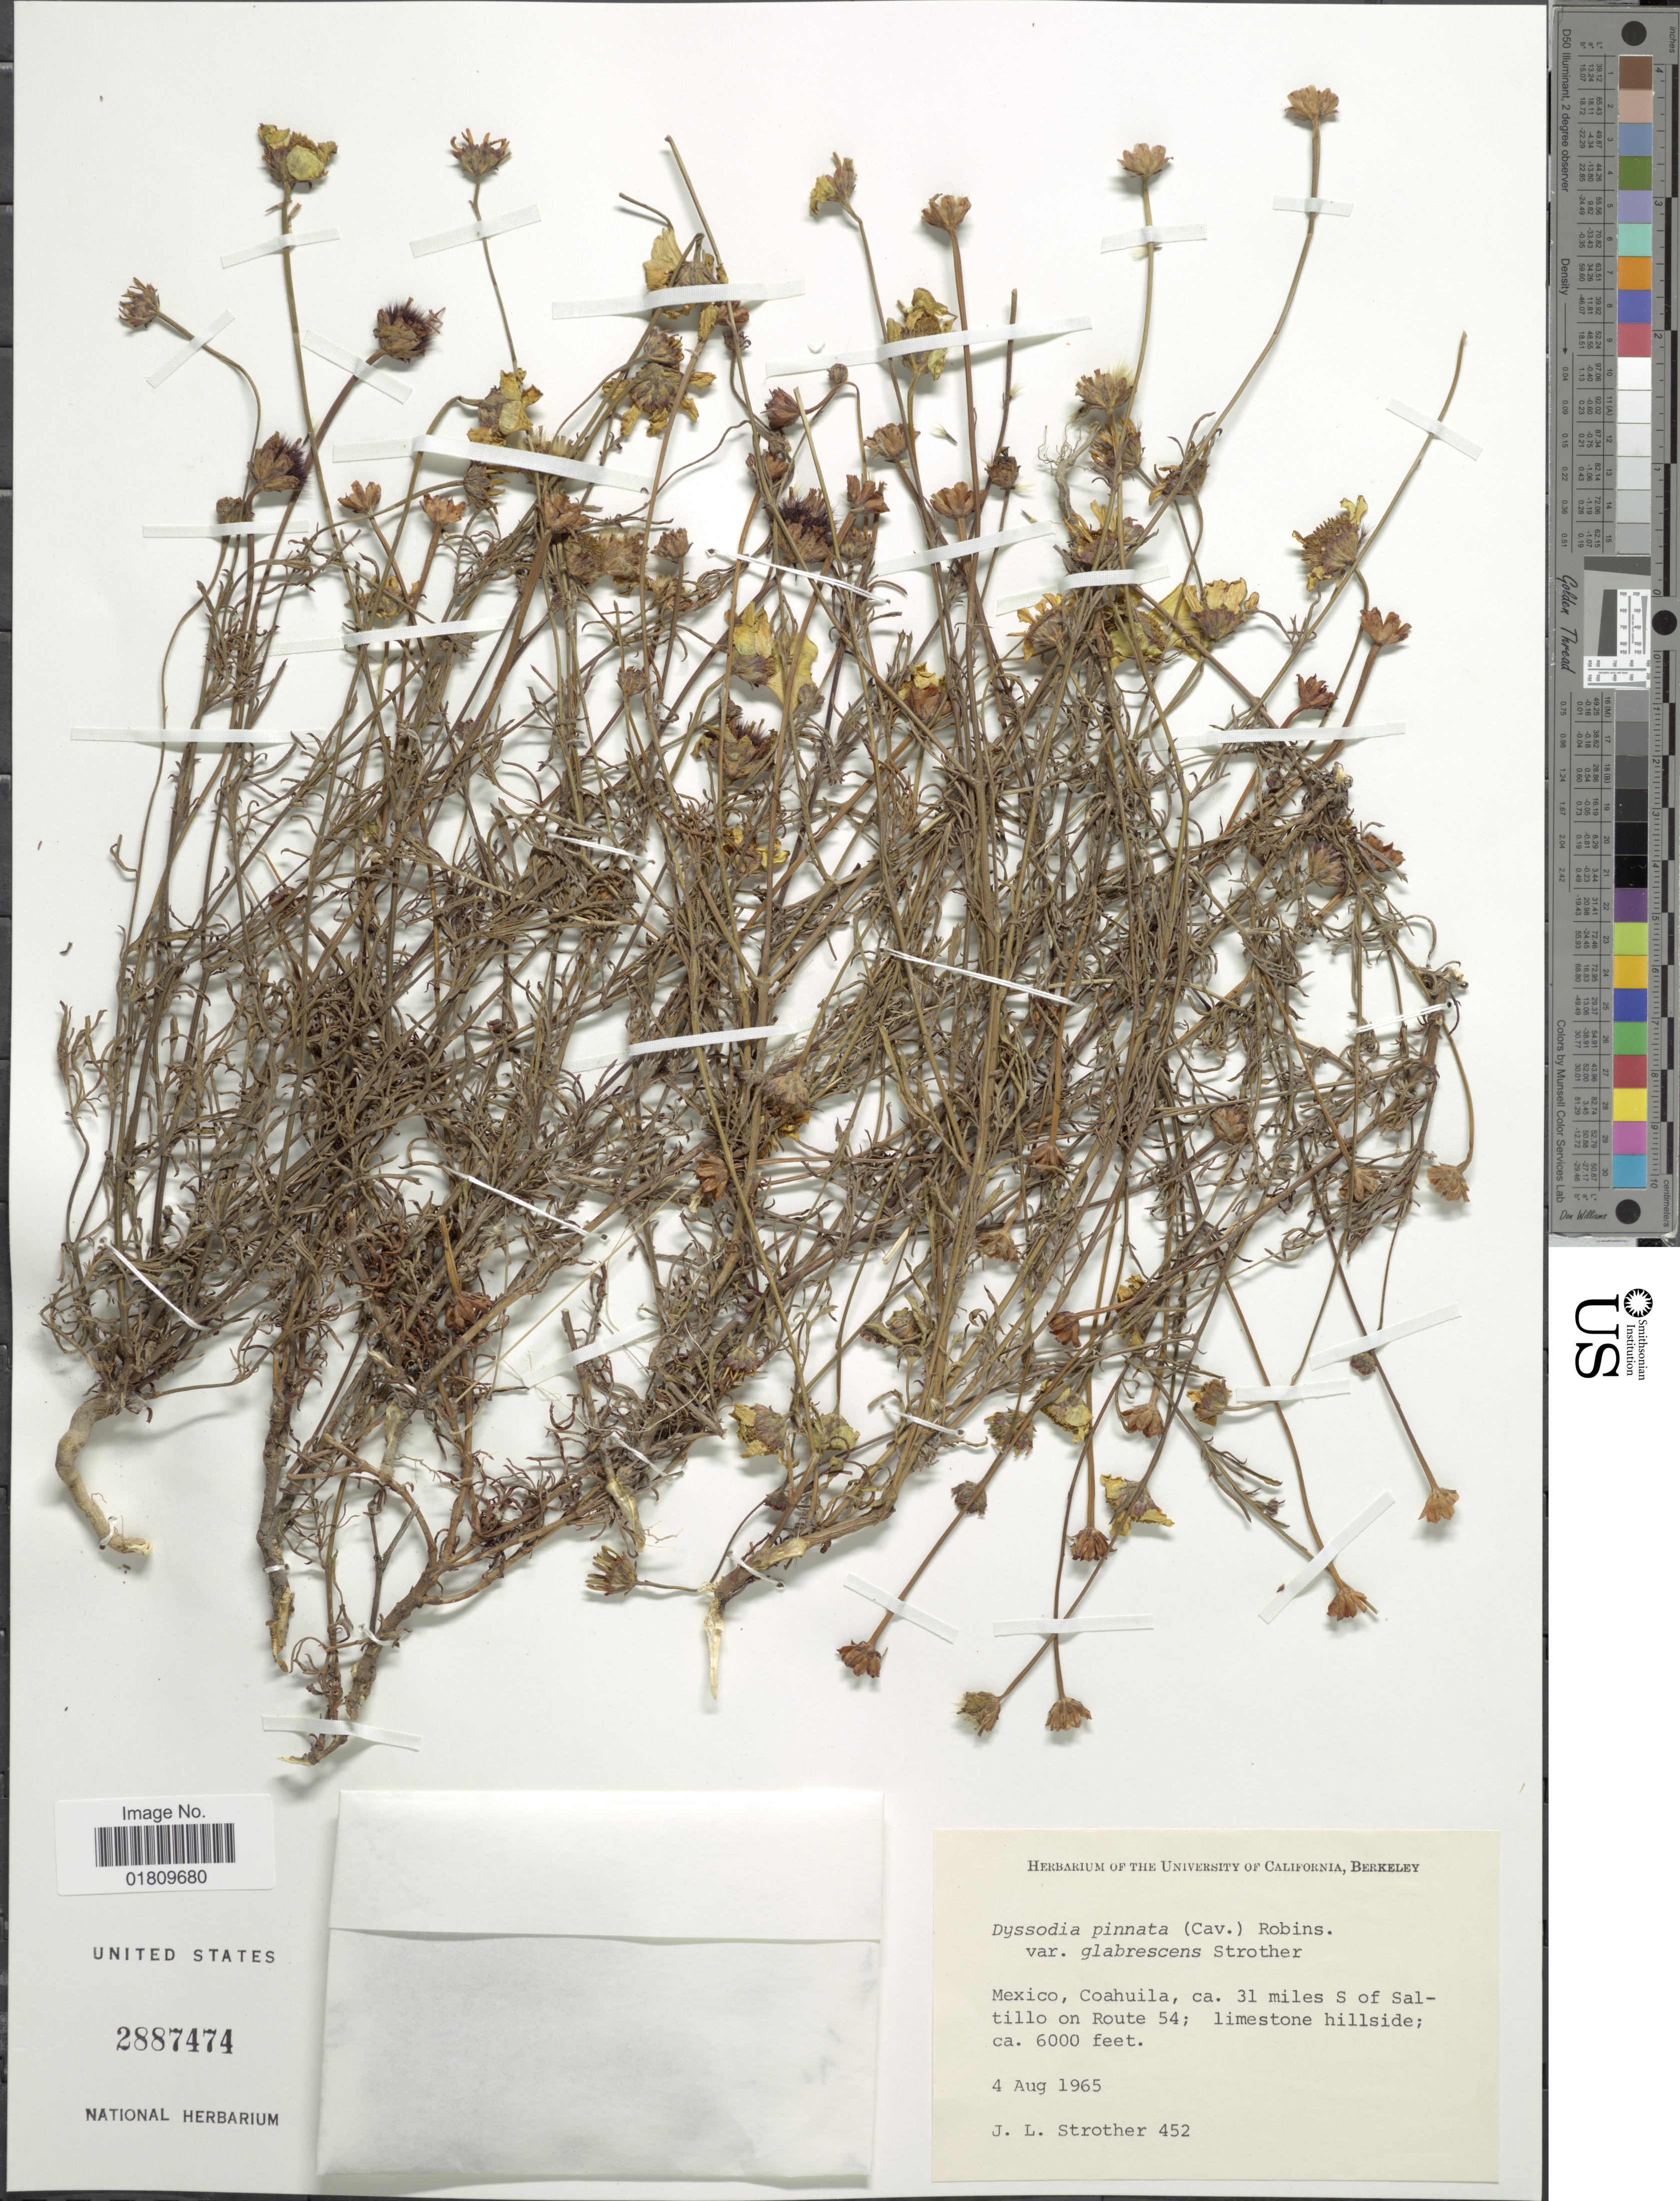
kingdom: Plantae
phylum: Tracheophyta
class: Magnoliopsida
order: Asterales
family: Asteraceae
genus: Dyssodia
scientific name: Dyssodia pinnata var. glabrescens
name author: Strother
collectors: J. L. Strother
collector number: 452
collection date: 1965-08-04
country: Mexico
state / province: Coahuila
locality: Ca. 31 miles S of Saltillo on Route 54; limestone hillside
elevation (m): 1829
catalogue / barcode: US 2887474